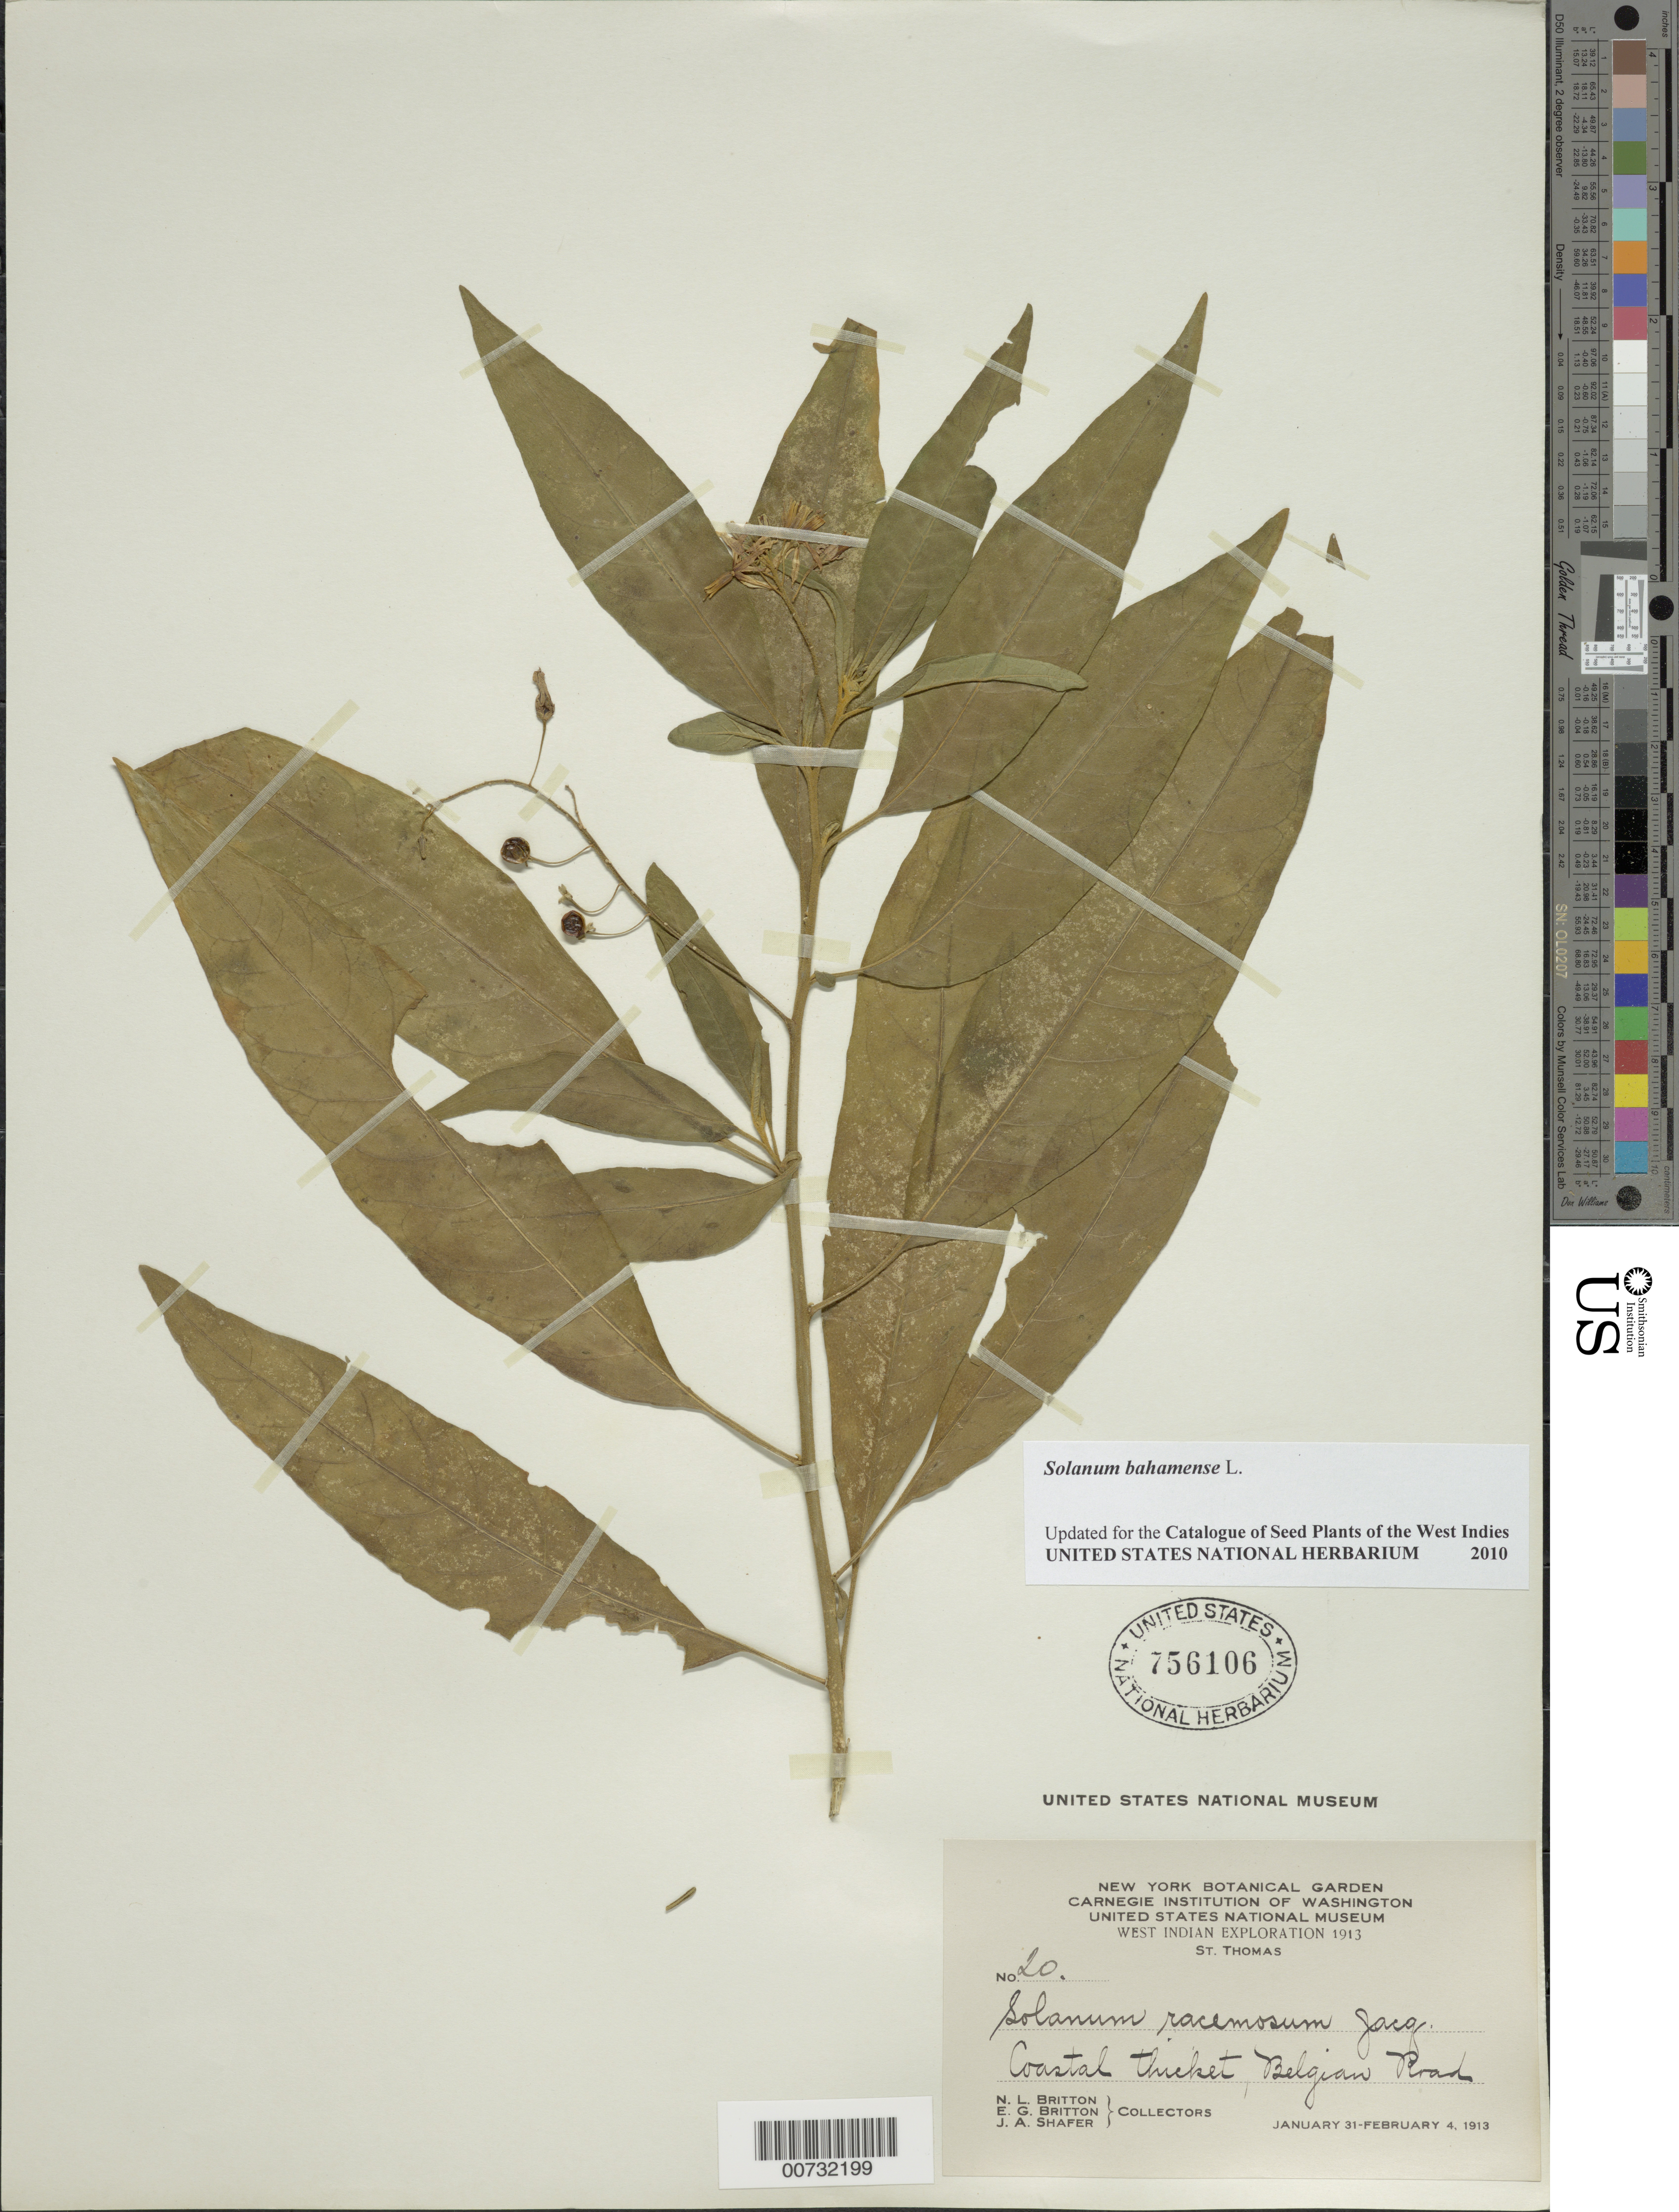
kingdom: Plantae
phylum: Tracheophyta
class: Magnoliopsida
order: Solanales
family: Solanaceae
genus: Solanum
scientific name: Solanum bahamense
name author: L.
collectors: N. Britton, E. G. Britton & J. A. Shafer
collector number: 20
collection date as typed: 31 Jan 1913 to 04 Feb 1913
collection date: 1913-01-31/1913-02-04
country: U.S. Virgin Islands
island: St. Thomas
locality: Belgian Road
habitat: Coastal thicket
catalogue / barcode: US 756106